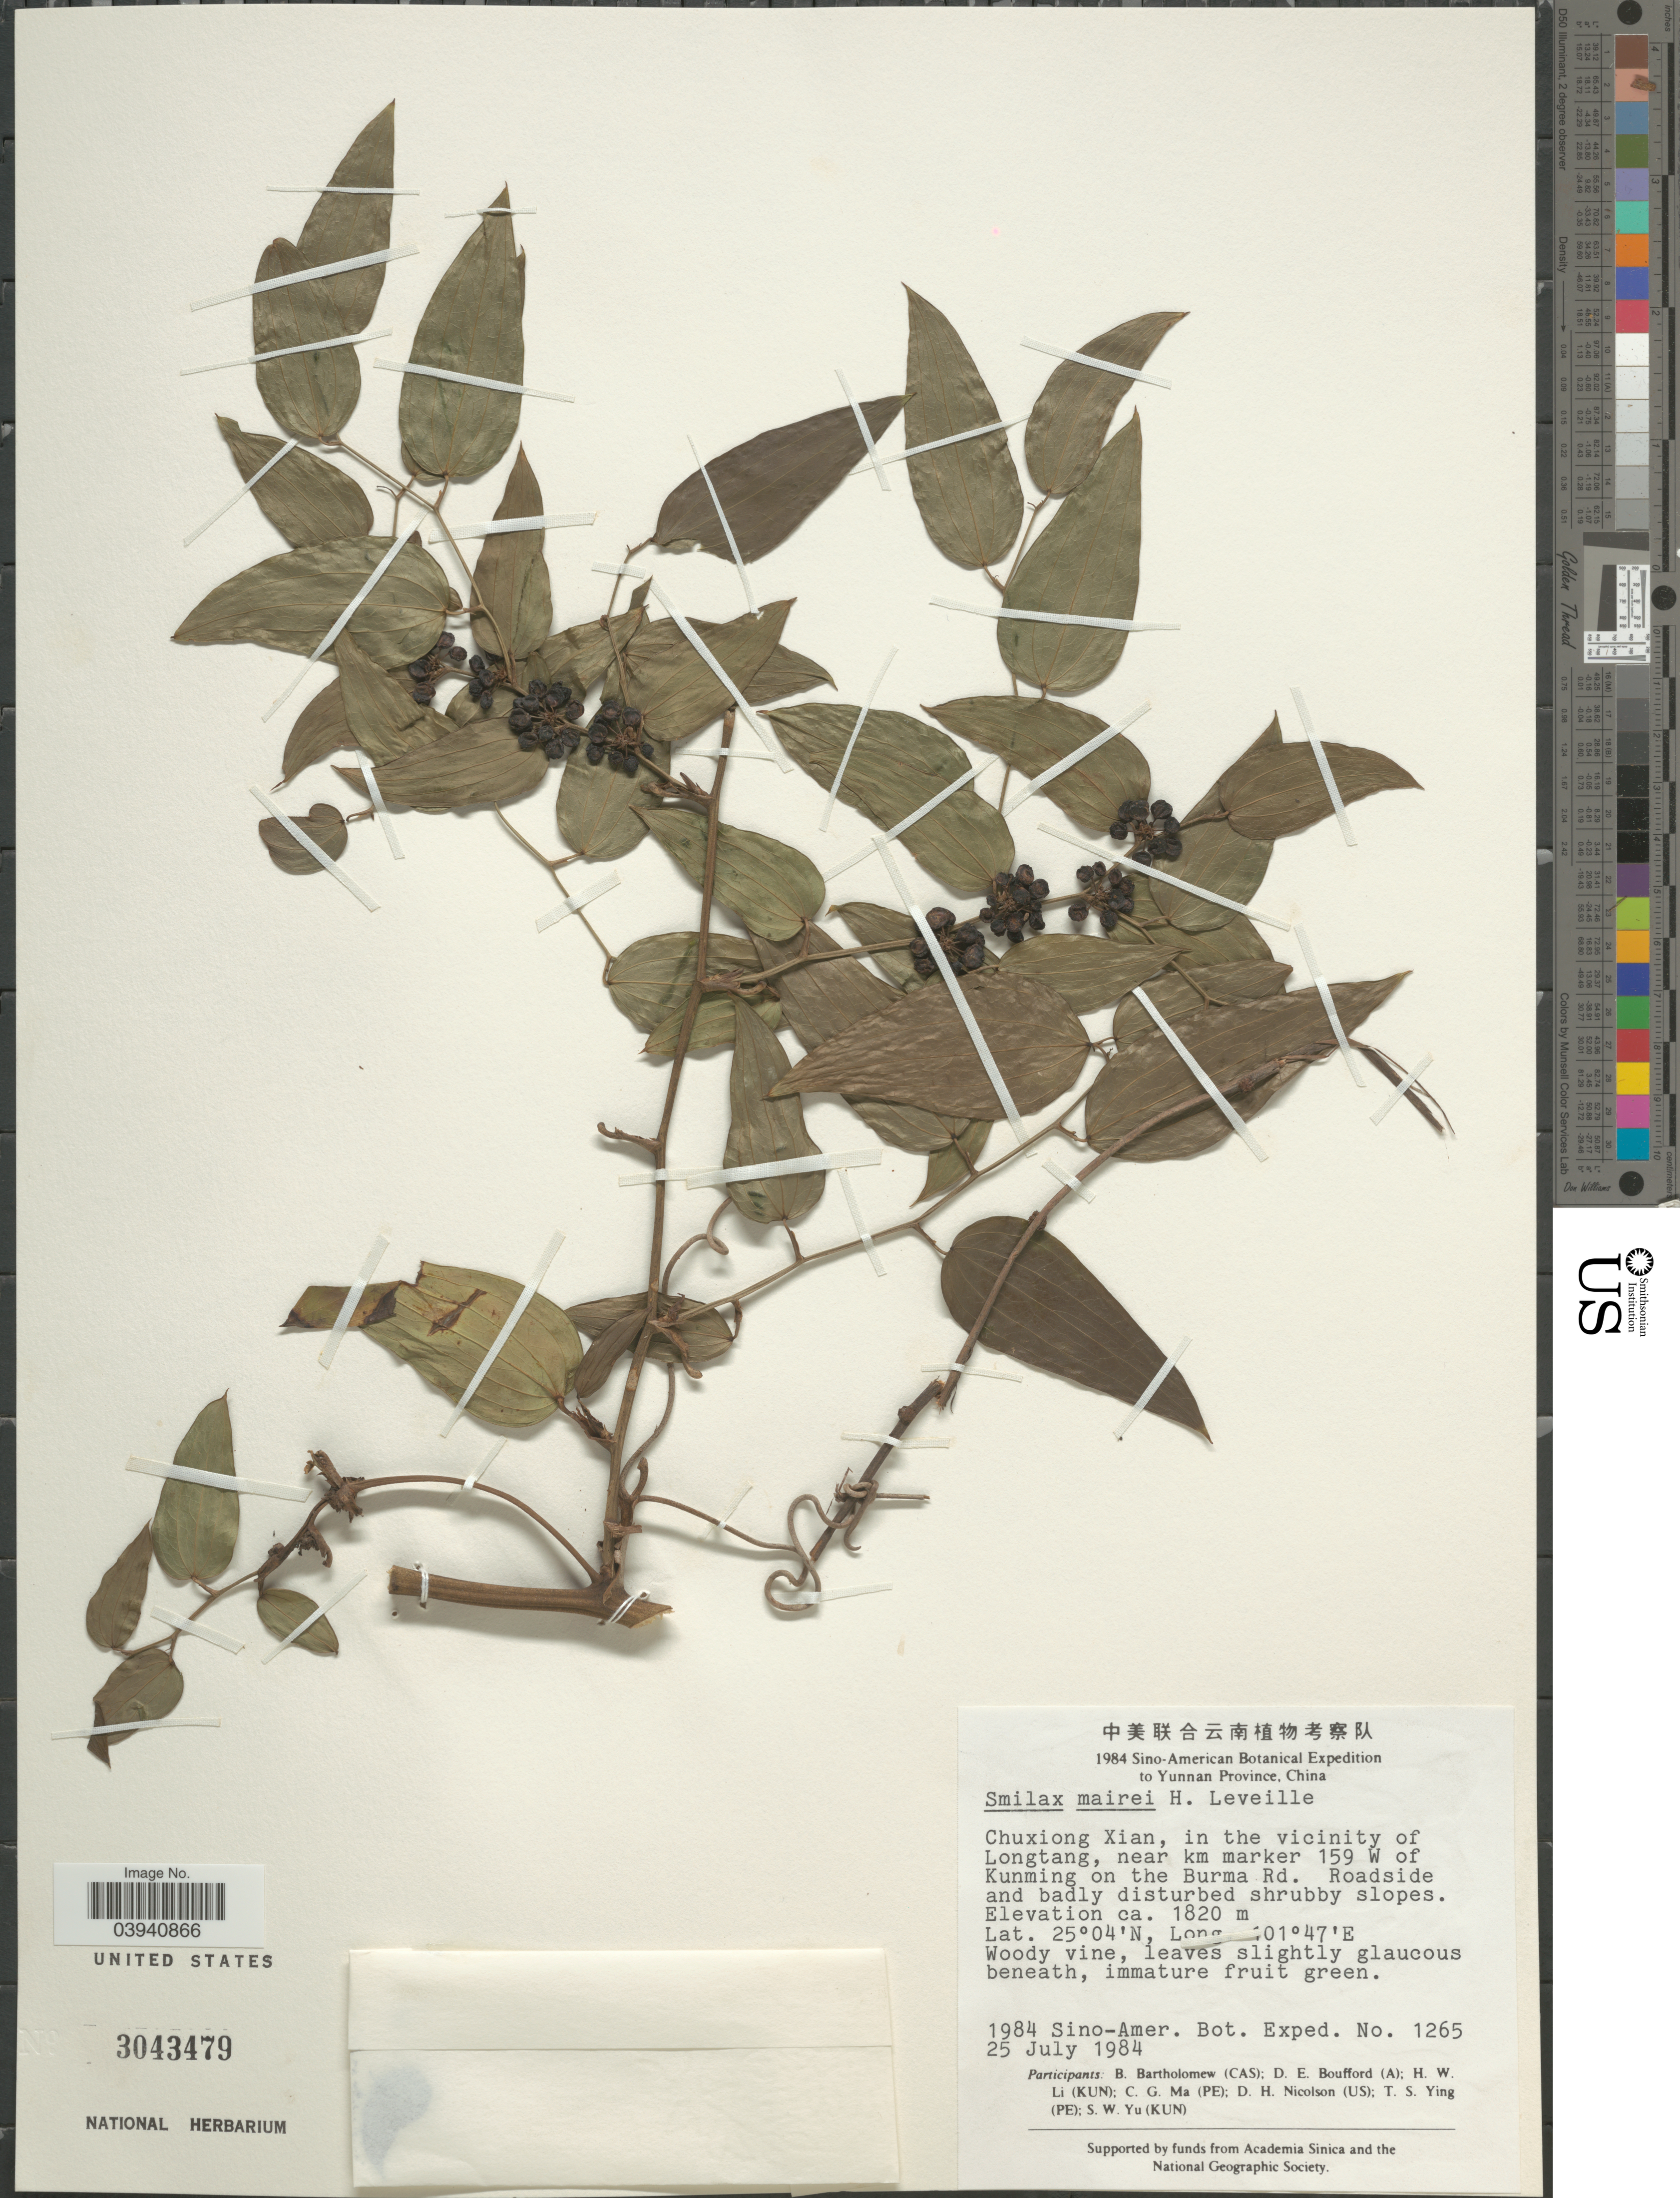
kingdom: Plantae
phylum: Tracheophyta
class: Liliopsida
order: Liliales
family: Smilacaceae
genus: Smilax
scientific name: Smilax mairei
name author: H. Lév.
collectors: Sino-Amer. Bot. Exped. 1984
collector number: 1265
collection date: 1984-07-25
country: China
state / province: Yunnan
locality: Chuxiong Xian, in the vicinity of Longtang, near km marker 159 W of Kunming on the Burma Rd.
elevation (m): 1820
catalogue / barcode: US 3043479